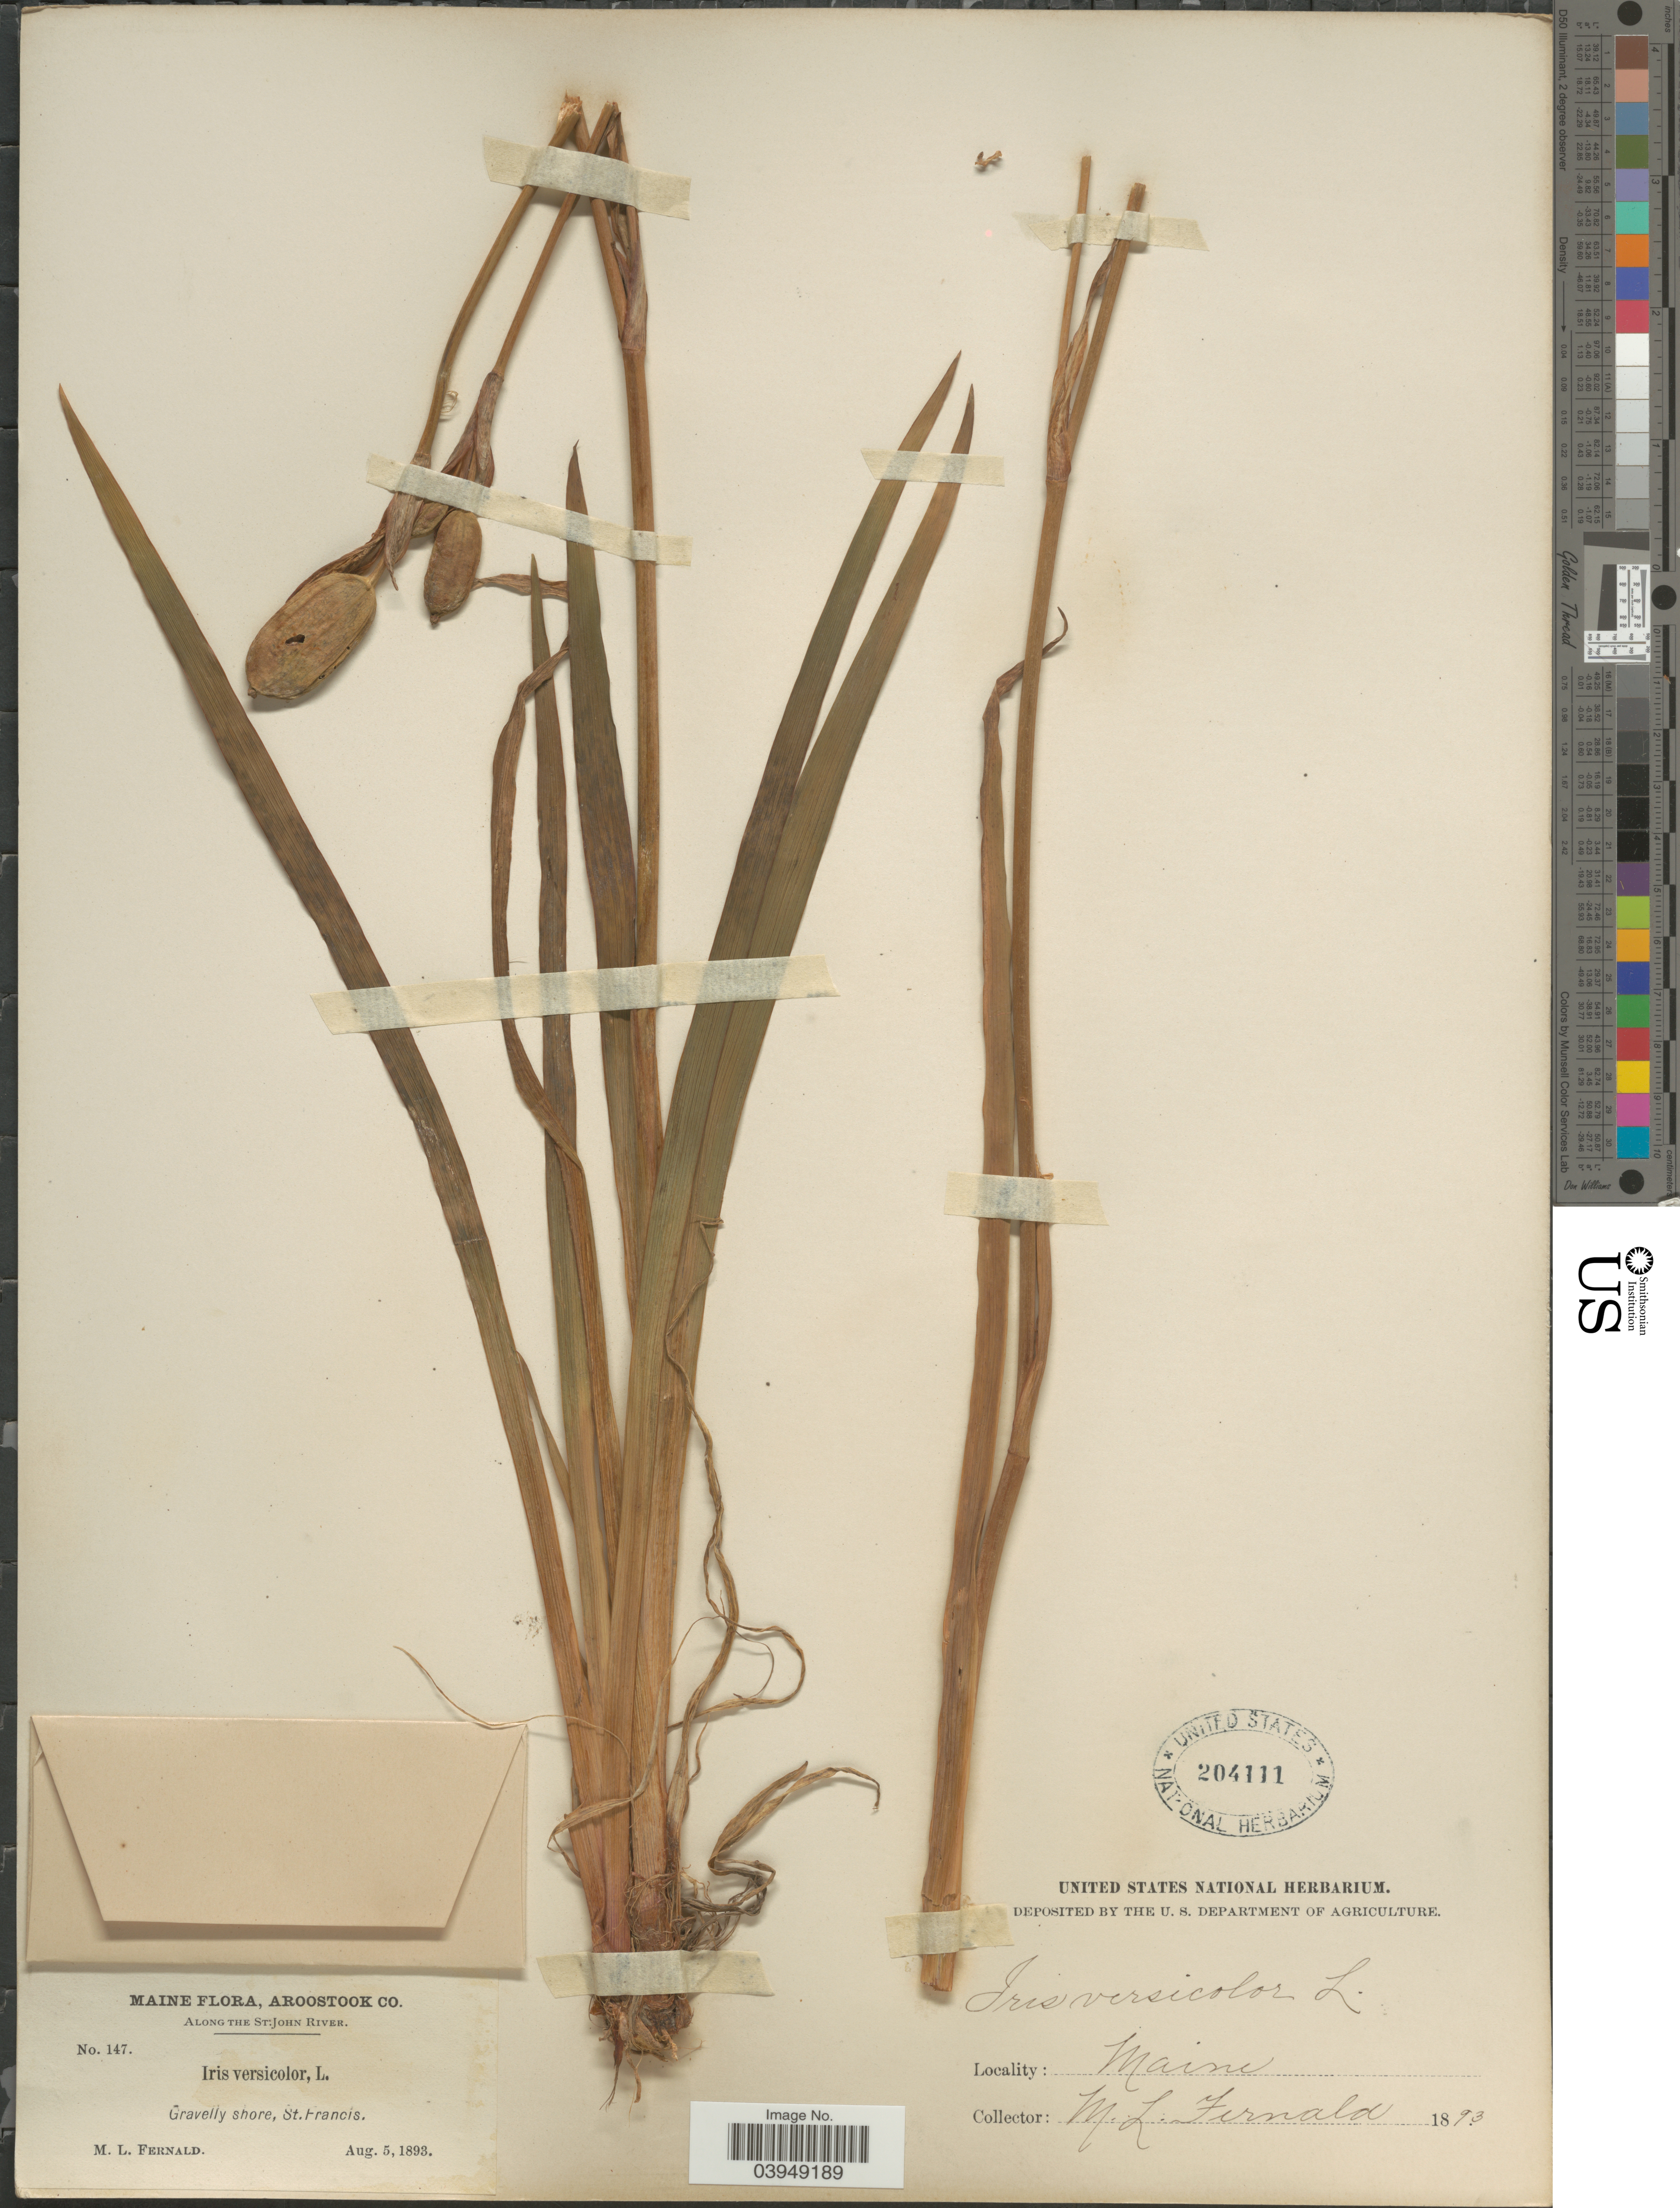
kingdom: Plantae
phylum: Tracheophyta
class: Liliopsida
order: Asparagales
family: Iridaceae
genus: Iris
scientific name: Iris versicolor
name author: L.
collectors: M. L. Fernald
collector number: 147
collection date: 1893-08-05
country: United States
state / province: Maine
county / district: Aroostook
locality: Along the St. John River. Gravelly shore, St. Francis.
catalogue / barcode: US 204111